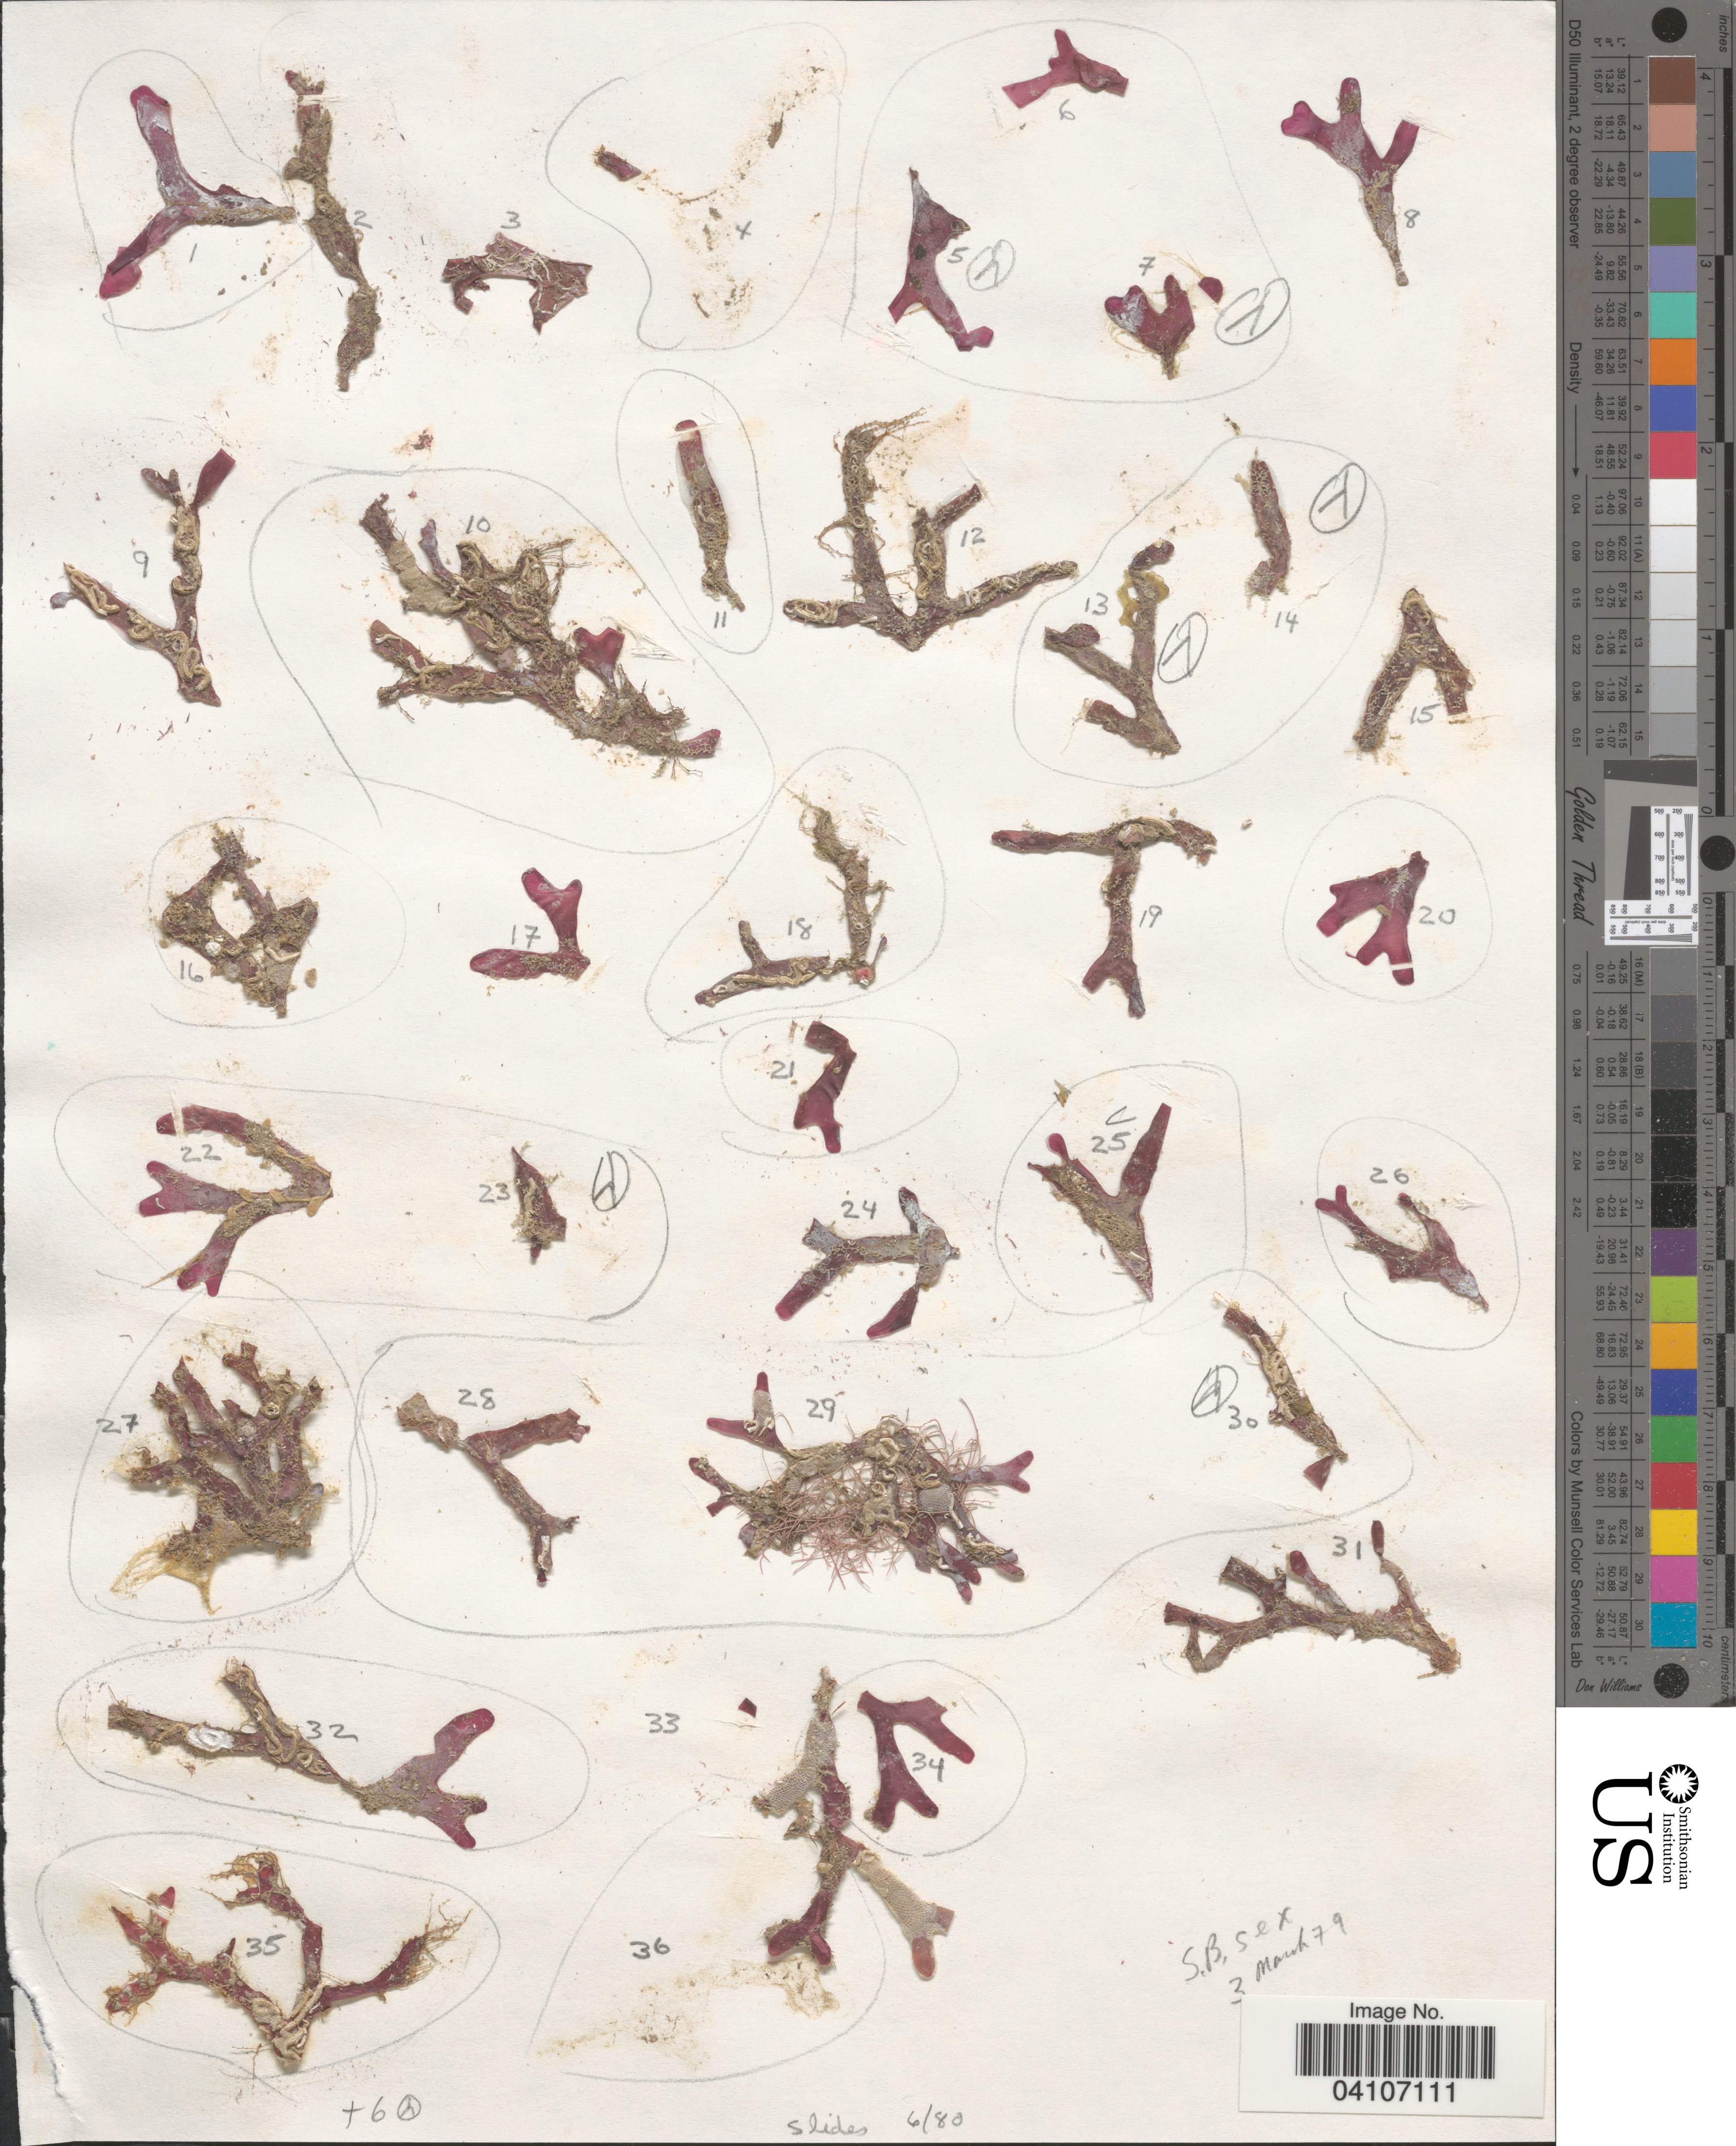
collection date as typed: Transcribed d/m/y: 3/3/79